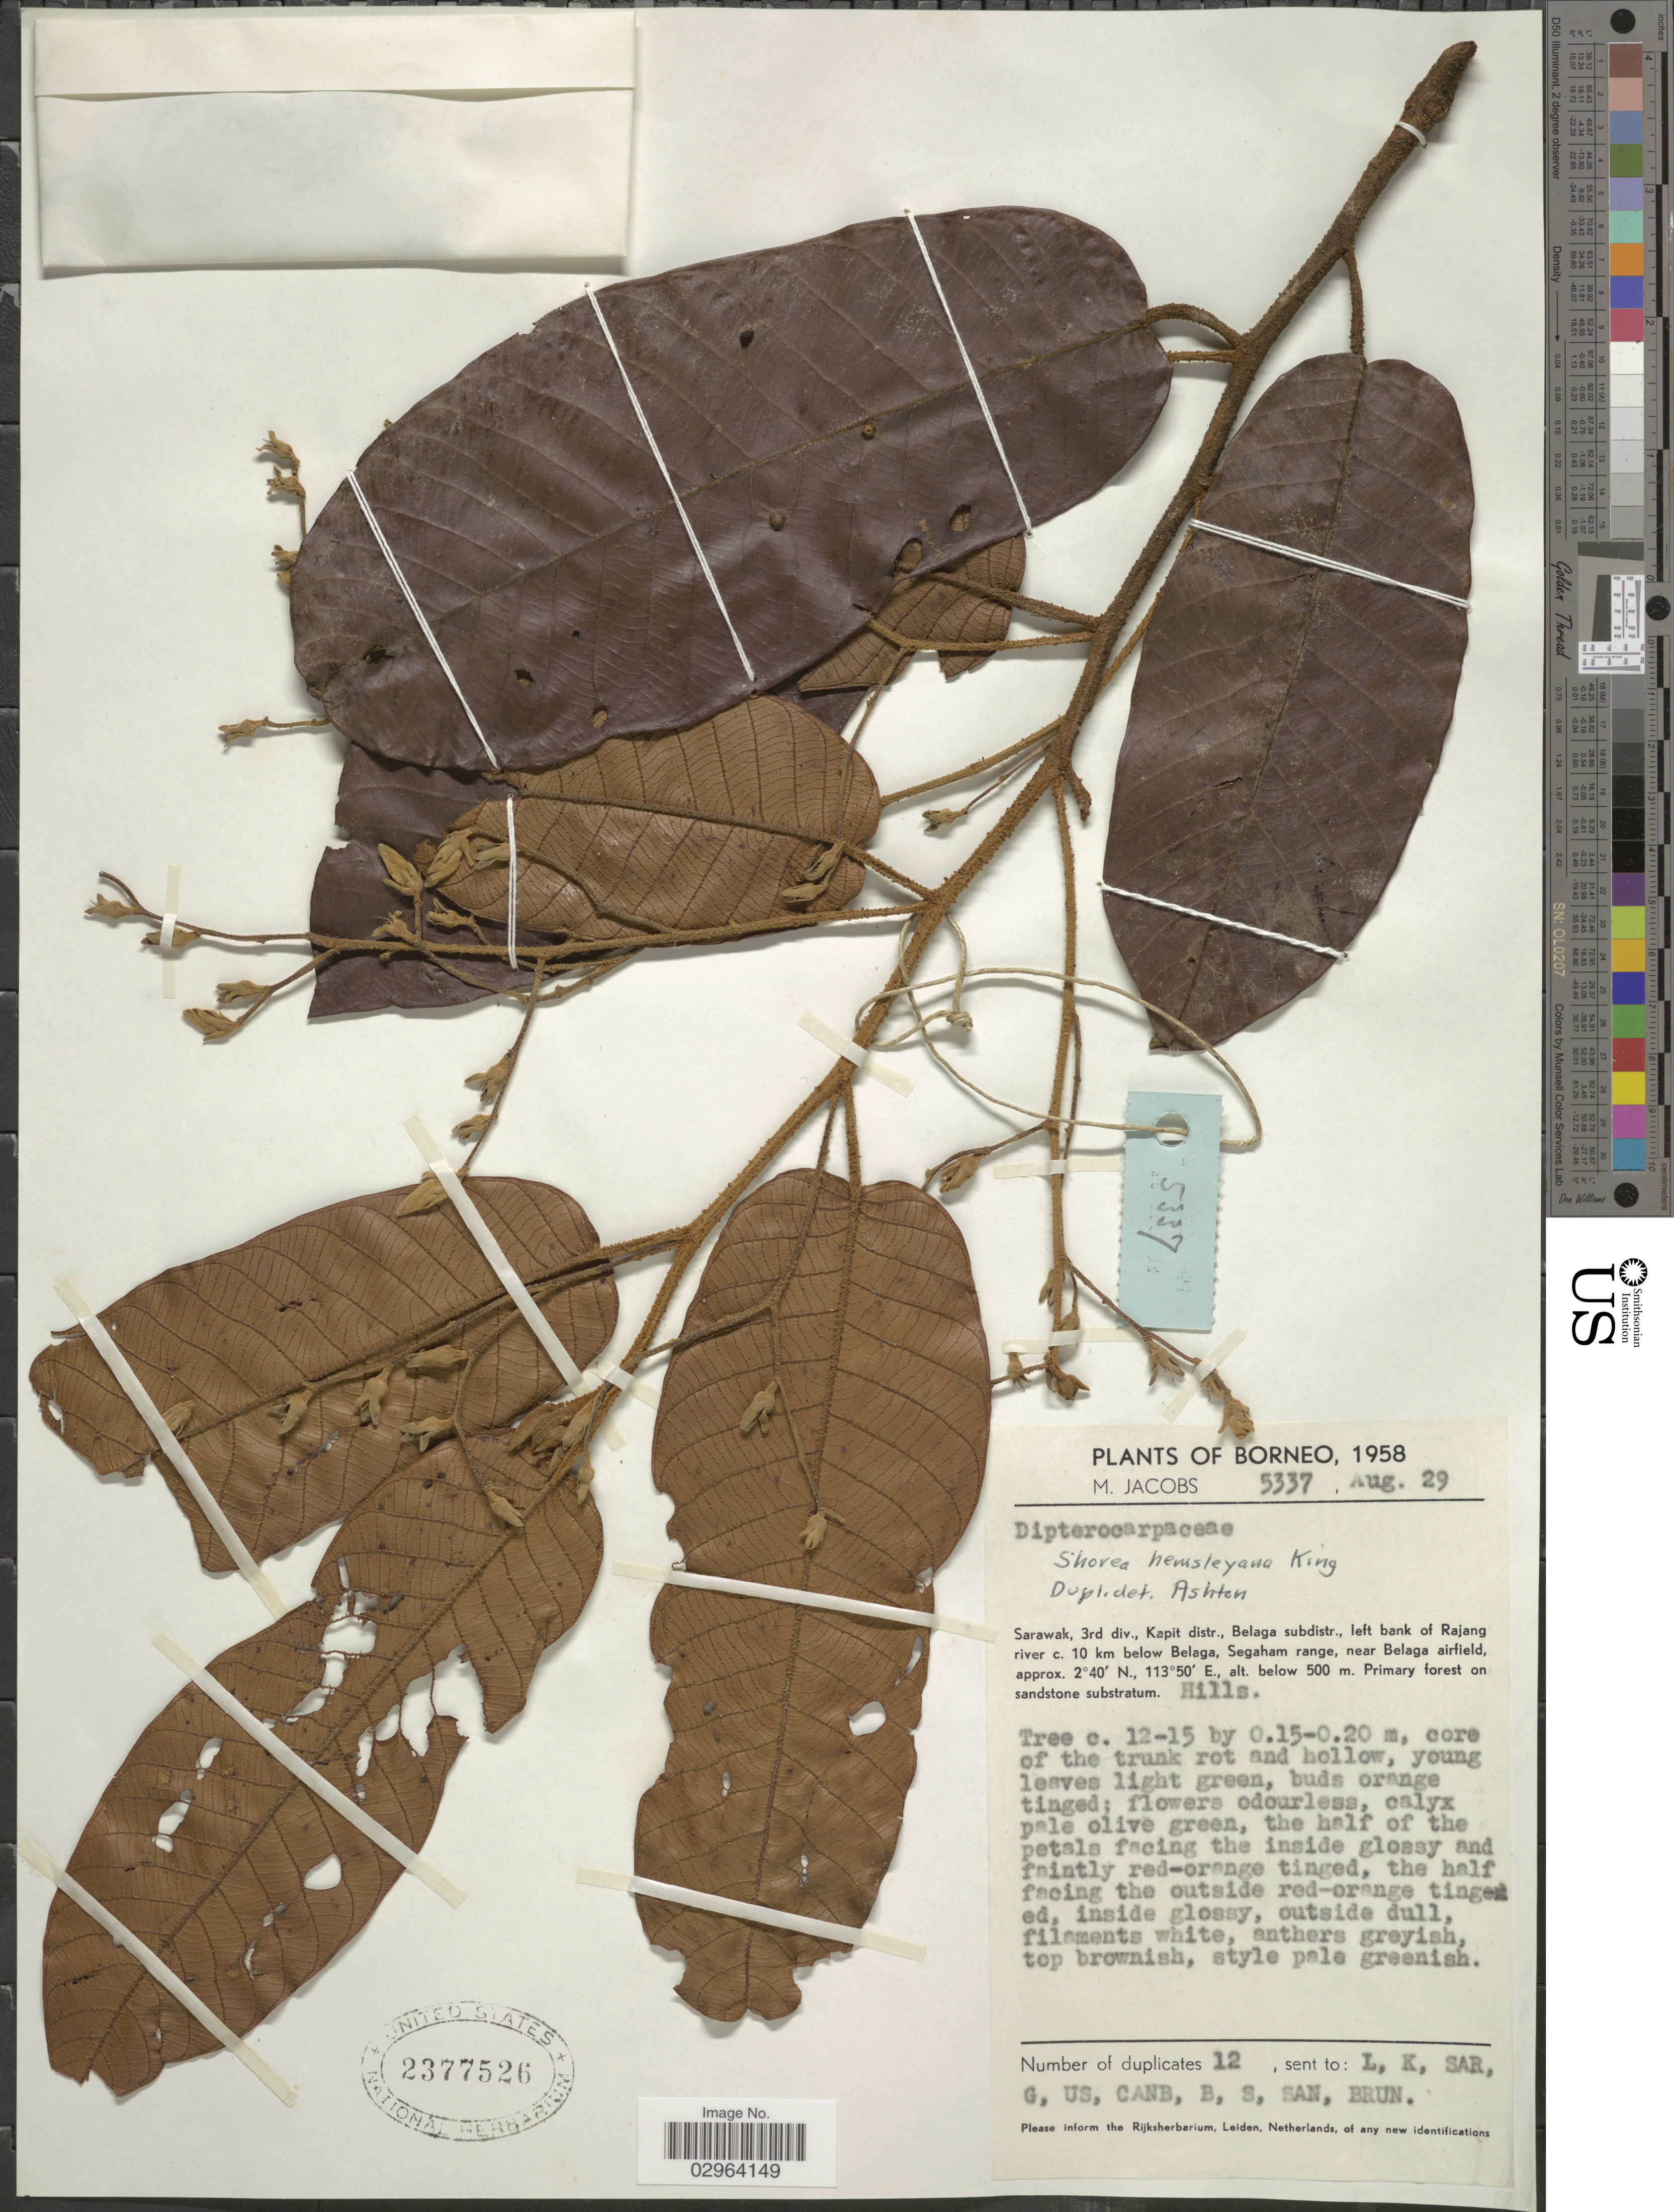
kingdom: Plantae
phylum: Tracheophyta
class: Magnoliopsida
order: Malvales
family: Dipterocarpaceae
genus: Rubroshorea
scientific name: Rubroshorea hemsleyana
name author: (King) P.S. Ashton & J. Heck.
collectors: M. Jacobs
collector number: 5337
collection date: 1958-08-29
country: Malaysia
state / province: Sarawak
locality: Borneo. 3rd div., Kapit distr., Belaga subdistr., left bank of Rajang river c. 10 km below Belaga, Segaham range, near Belaga airfield.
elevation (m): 500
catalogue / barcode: US 2377526